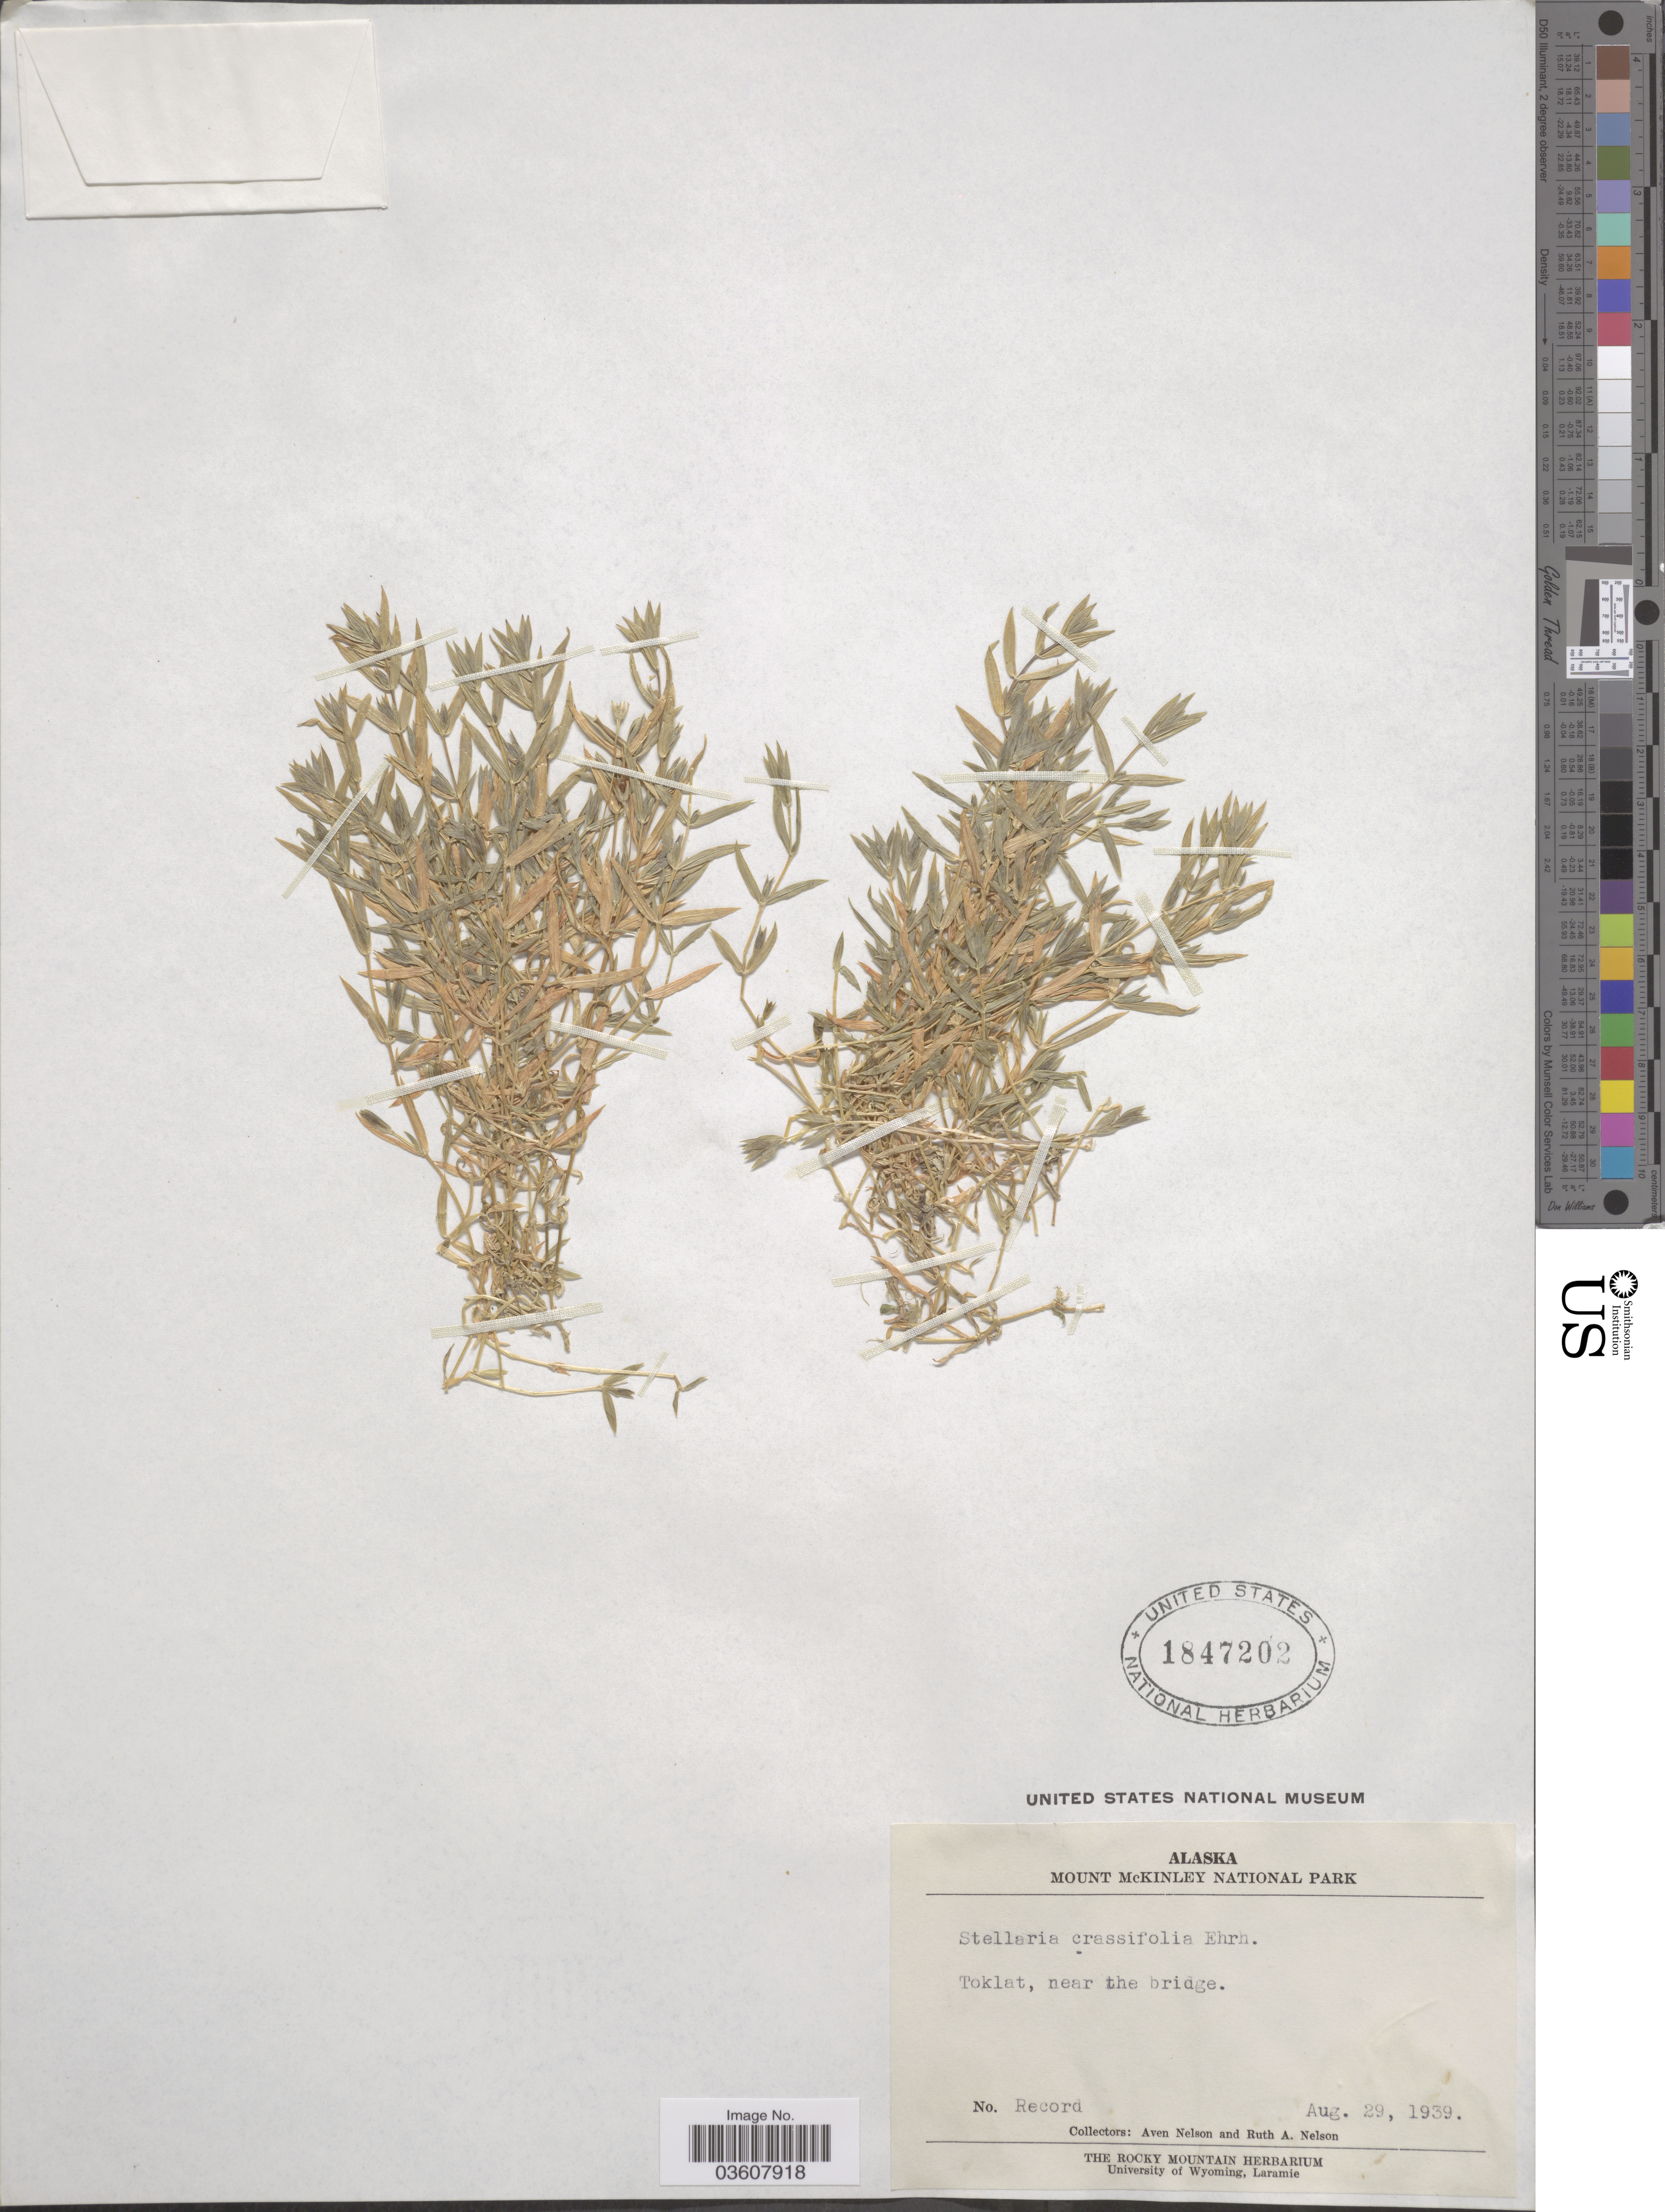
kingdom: Plantae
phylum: Tracheophyta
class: Magnoliopsida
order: Caryophyllales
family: Caryophyllaceae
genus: Stellaria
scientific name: Stellaria crassifolia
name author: Ehrh.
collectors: A. Nelson & R. A. Nelson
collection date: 1939-08-29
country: United States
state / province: Alaska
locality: Mount McKinley National Park. Toklat, near the bridge.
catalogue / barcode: US 1847202